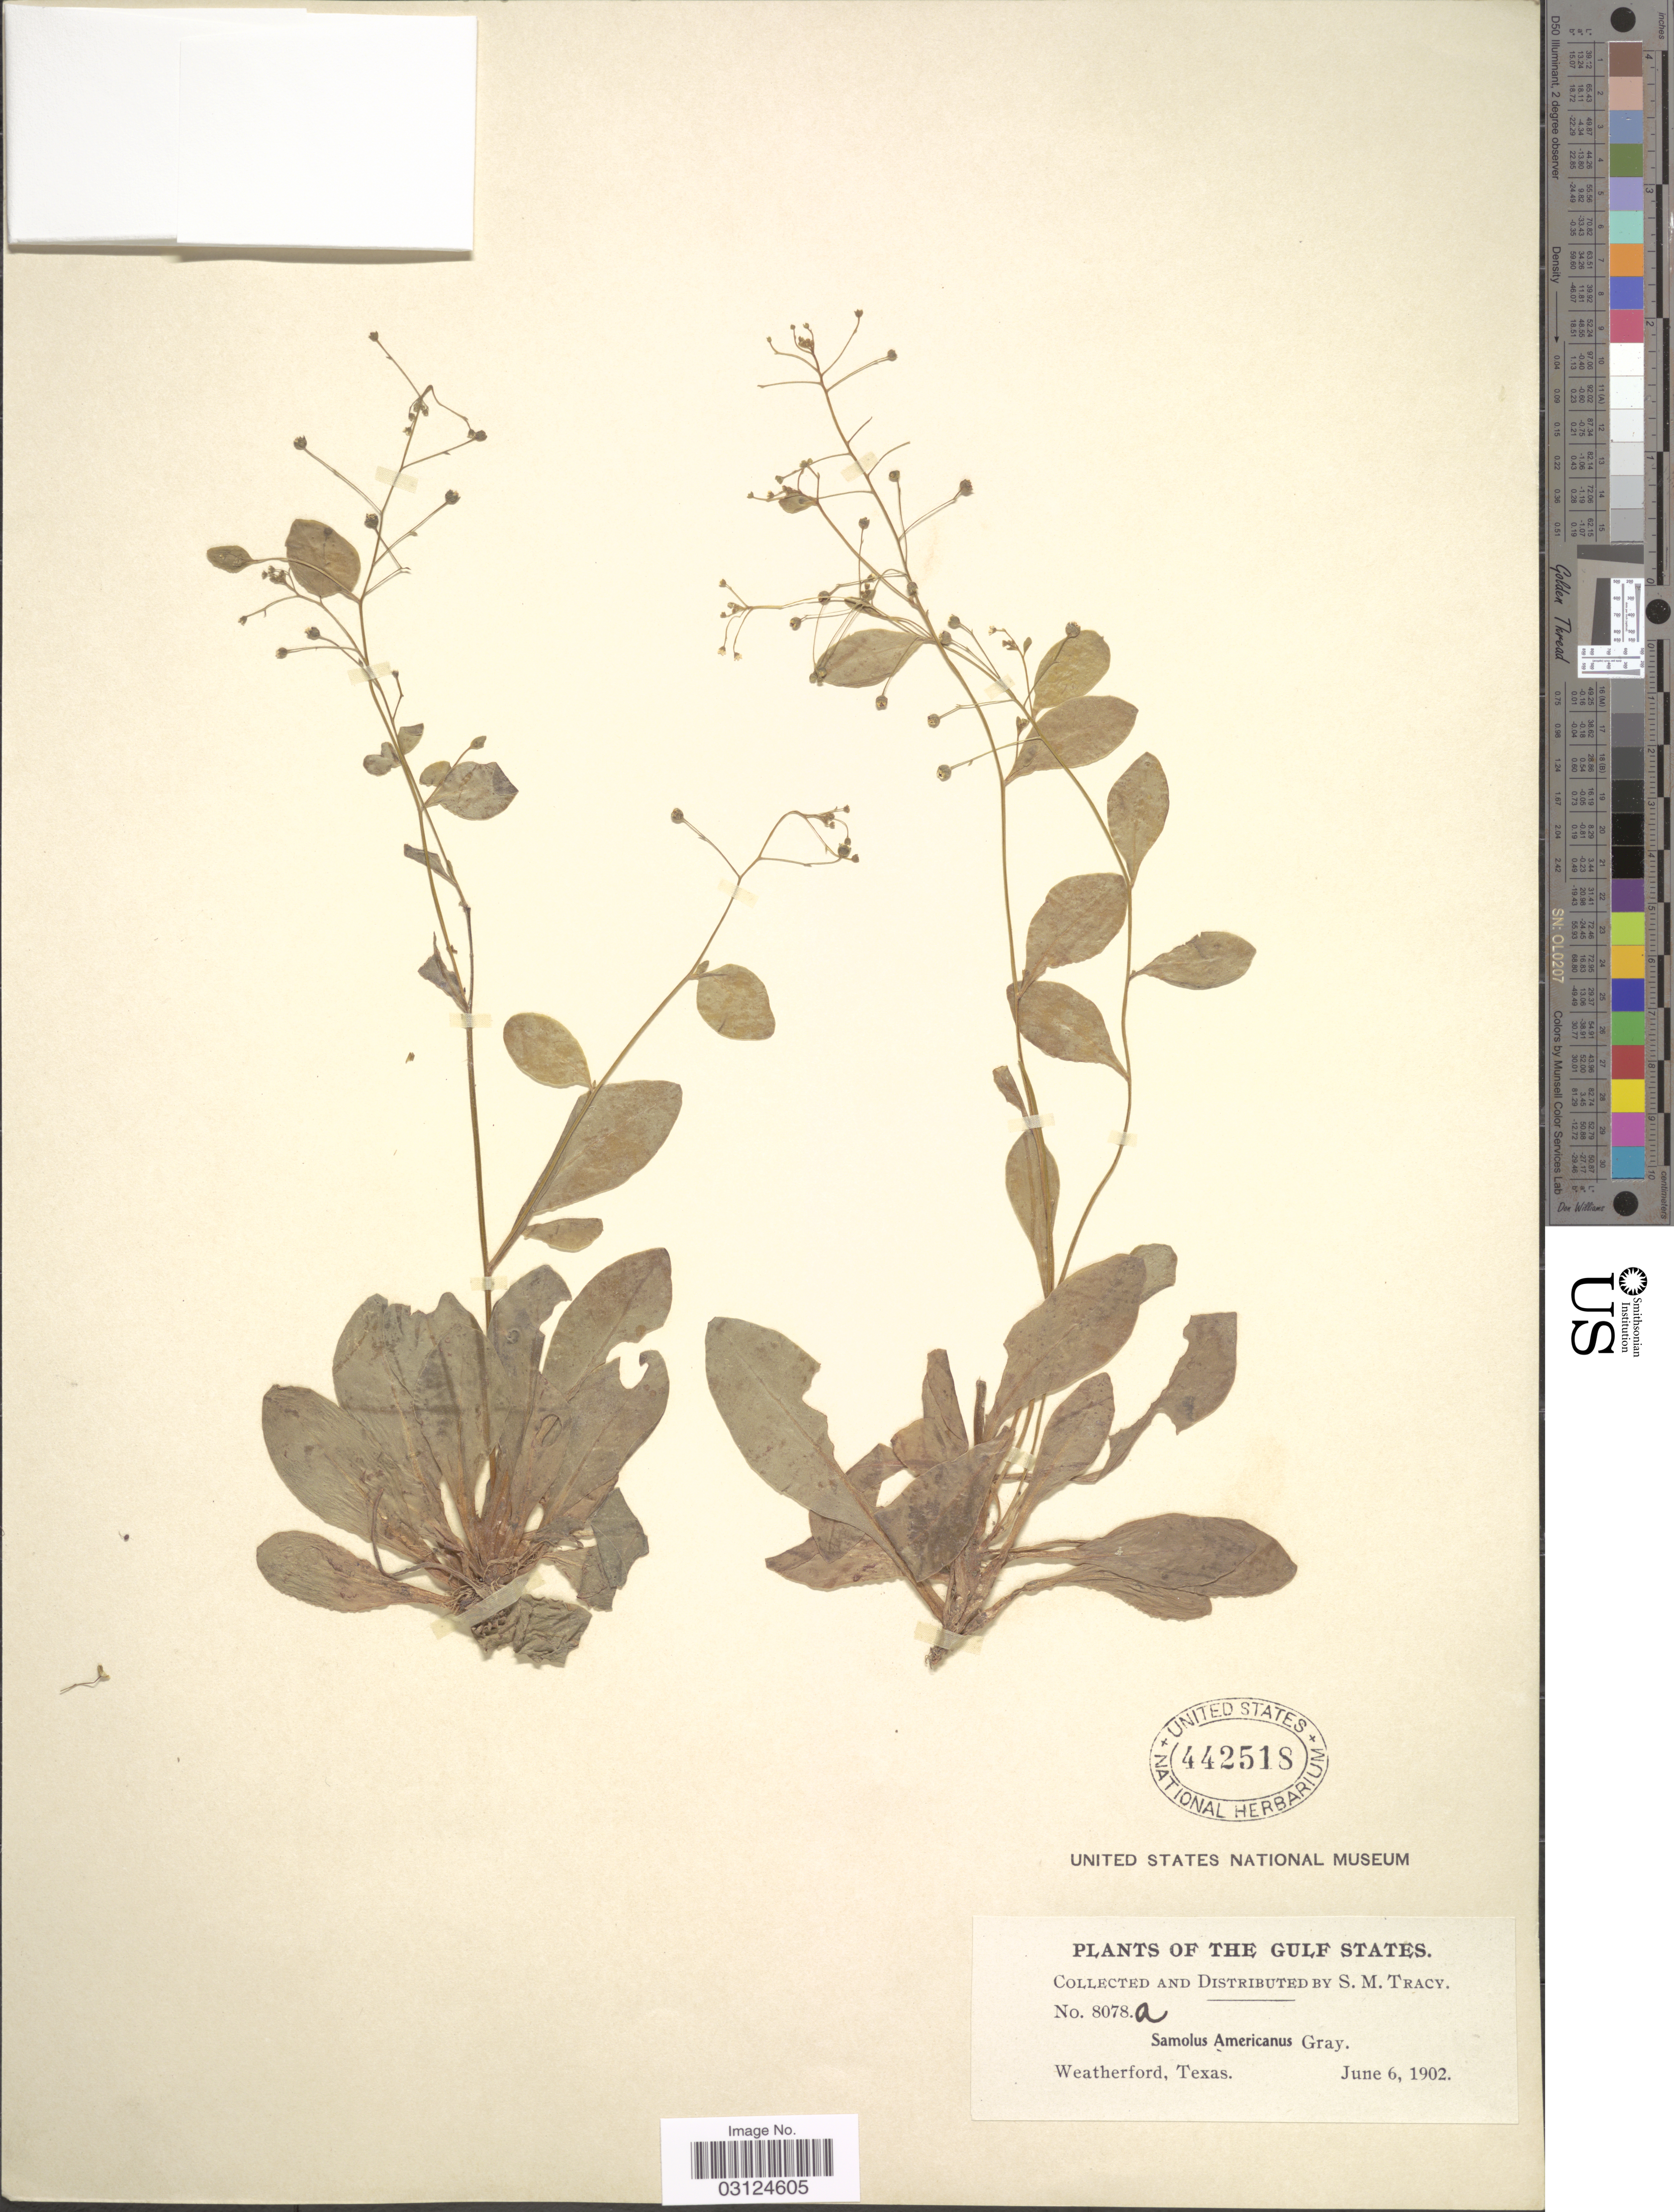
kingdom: Plantae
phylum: Tracheophyta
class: Magnoliopsida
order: Ericales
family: Primulaceae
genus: Samolus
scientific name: Samolus parviflorus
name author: Raf.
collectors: S. M. Tracy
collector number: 8078a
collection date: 1902-06-06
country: United States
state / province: Texas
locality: The Gulf States. Weatherford.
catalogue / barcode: US 442518